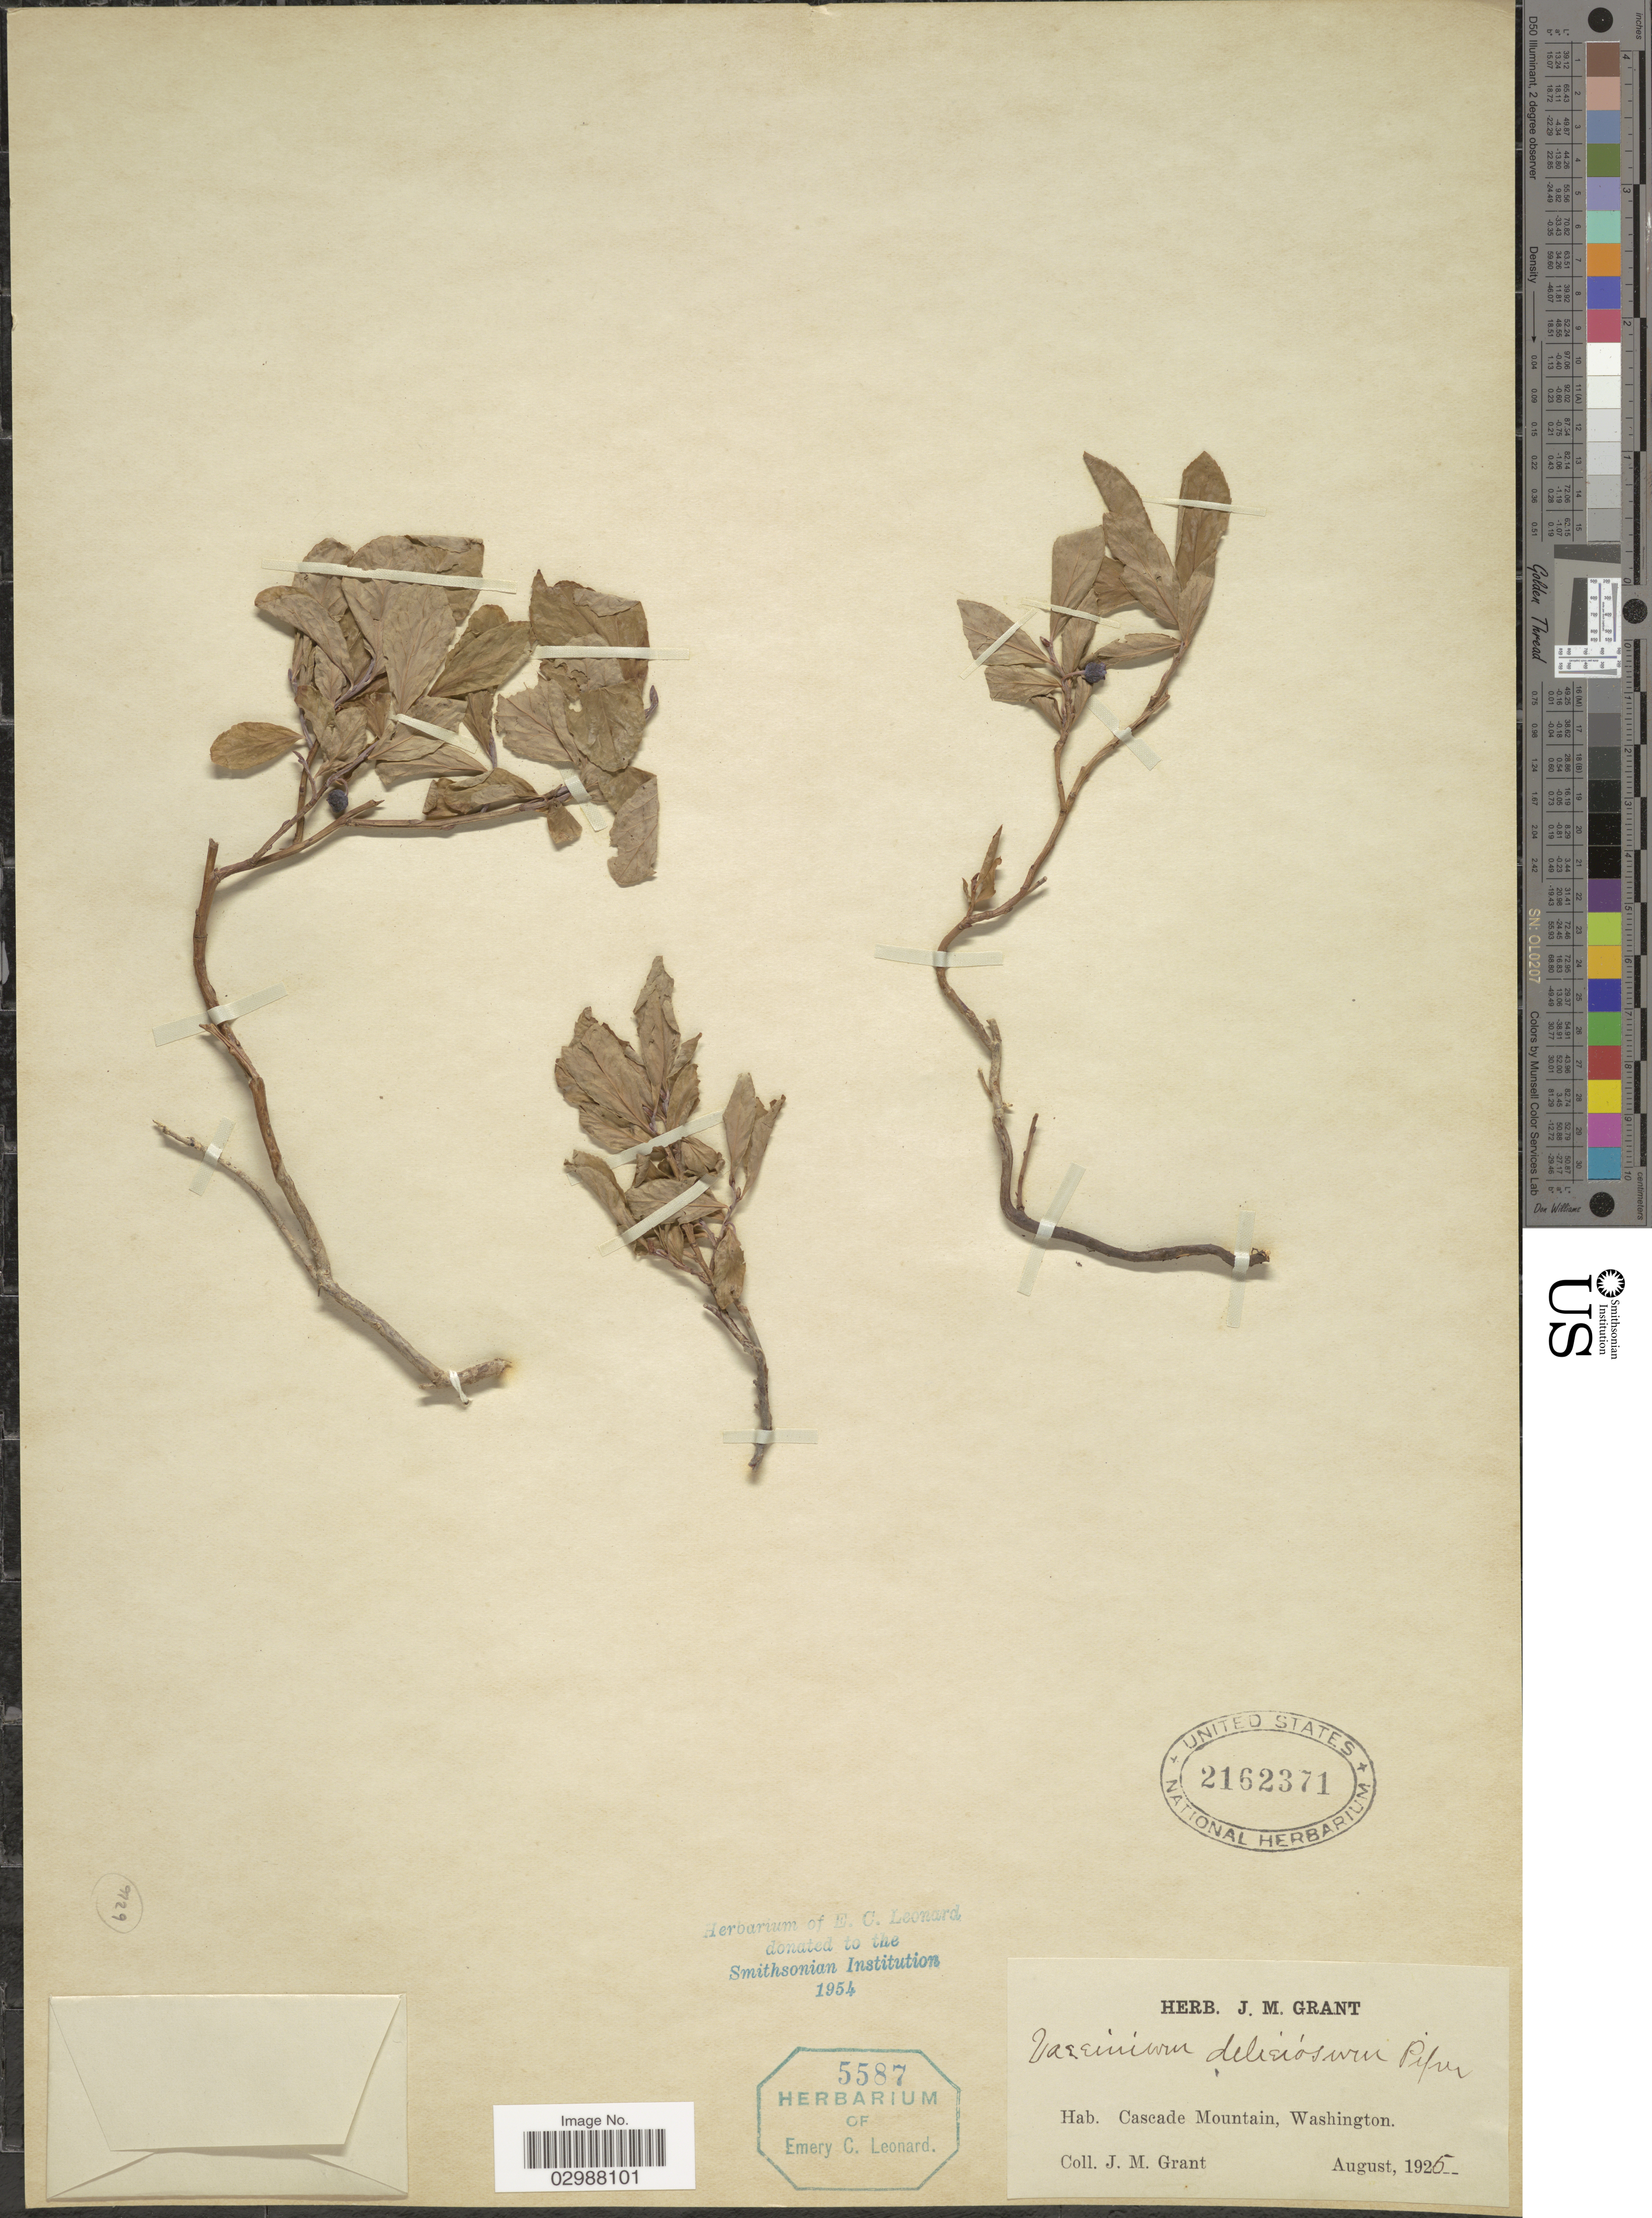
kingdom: Plantae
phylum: Tracheophyta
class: Magnoliopsida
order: Ericales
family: Ericaceae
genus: Vaccinium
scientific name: Vaccinium deliciosum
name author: Piper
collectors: J. M. Grant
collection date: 1926-07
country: United States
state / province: Washington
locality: Cascade Mountain.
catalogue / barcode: US 2162371